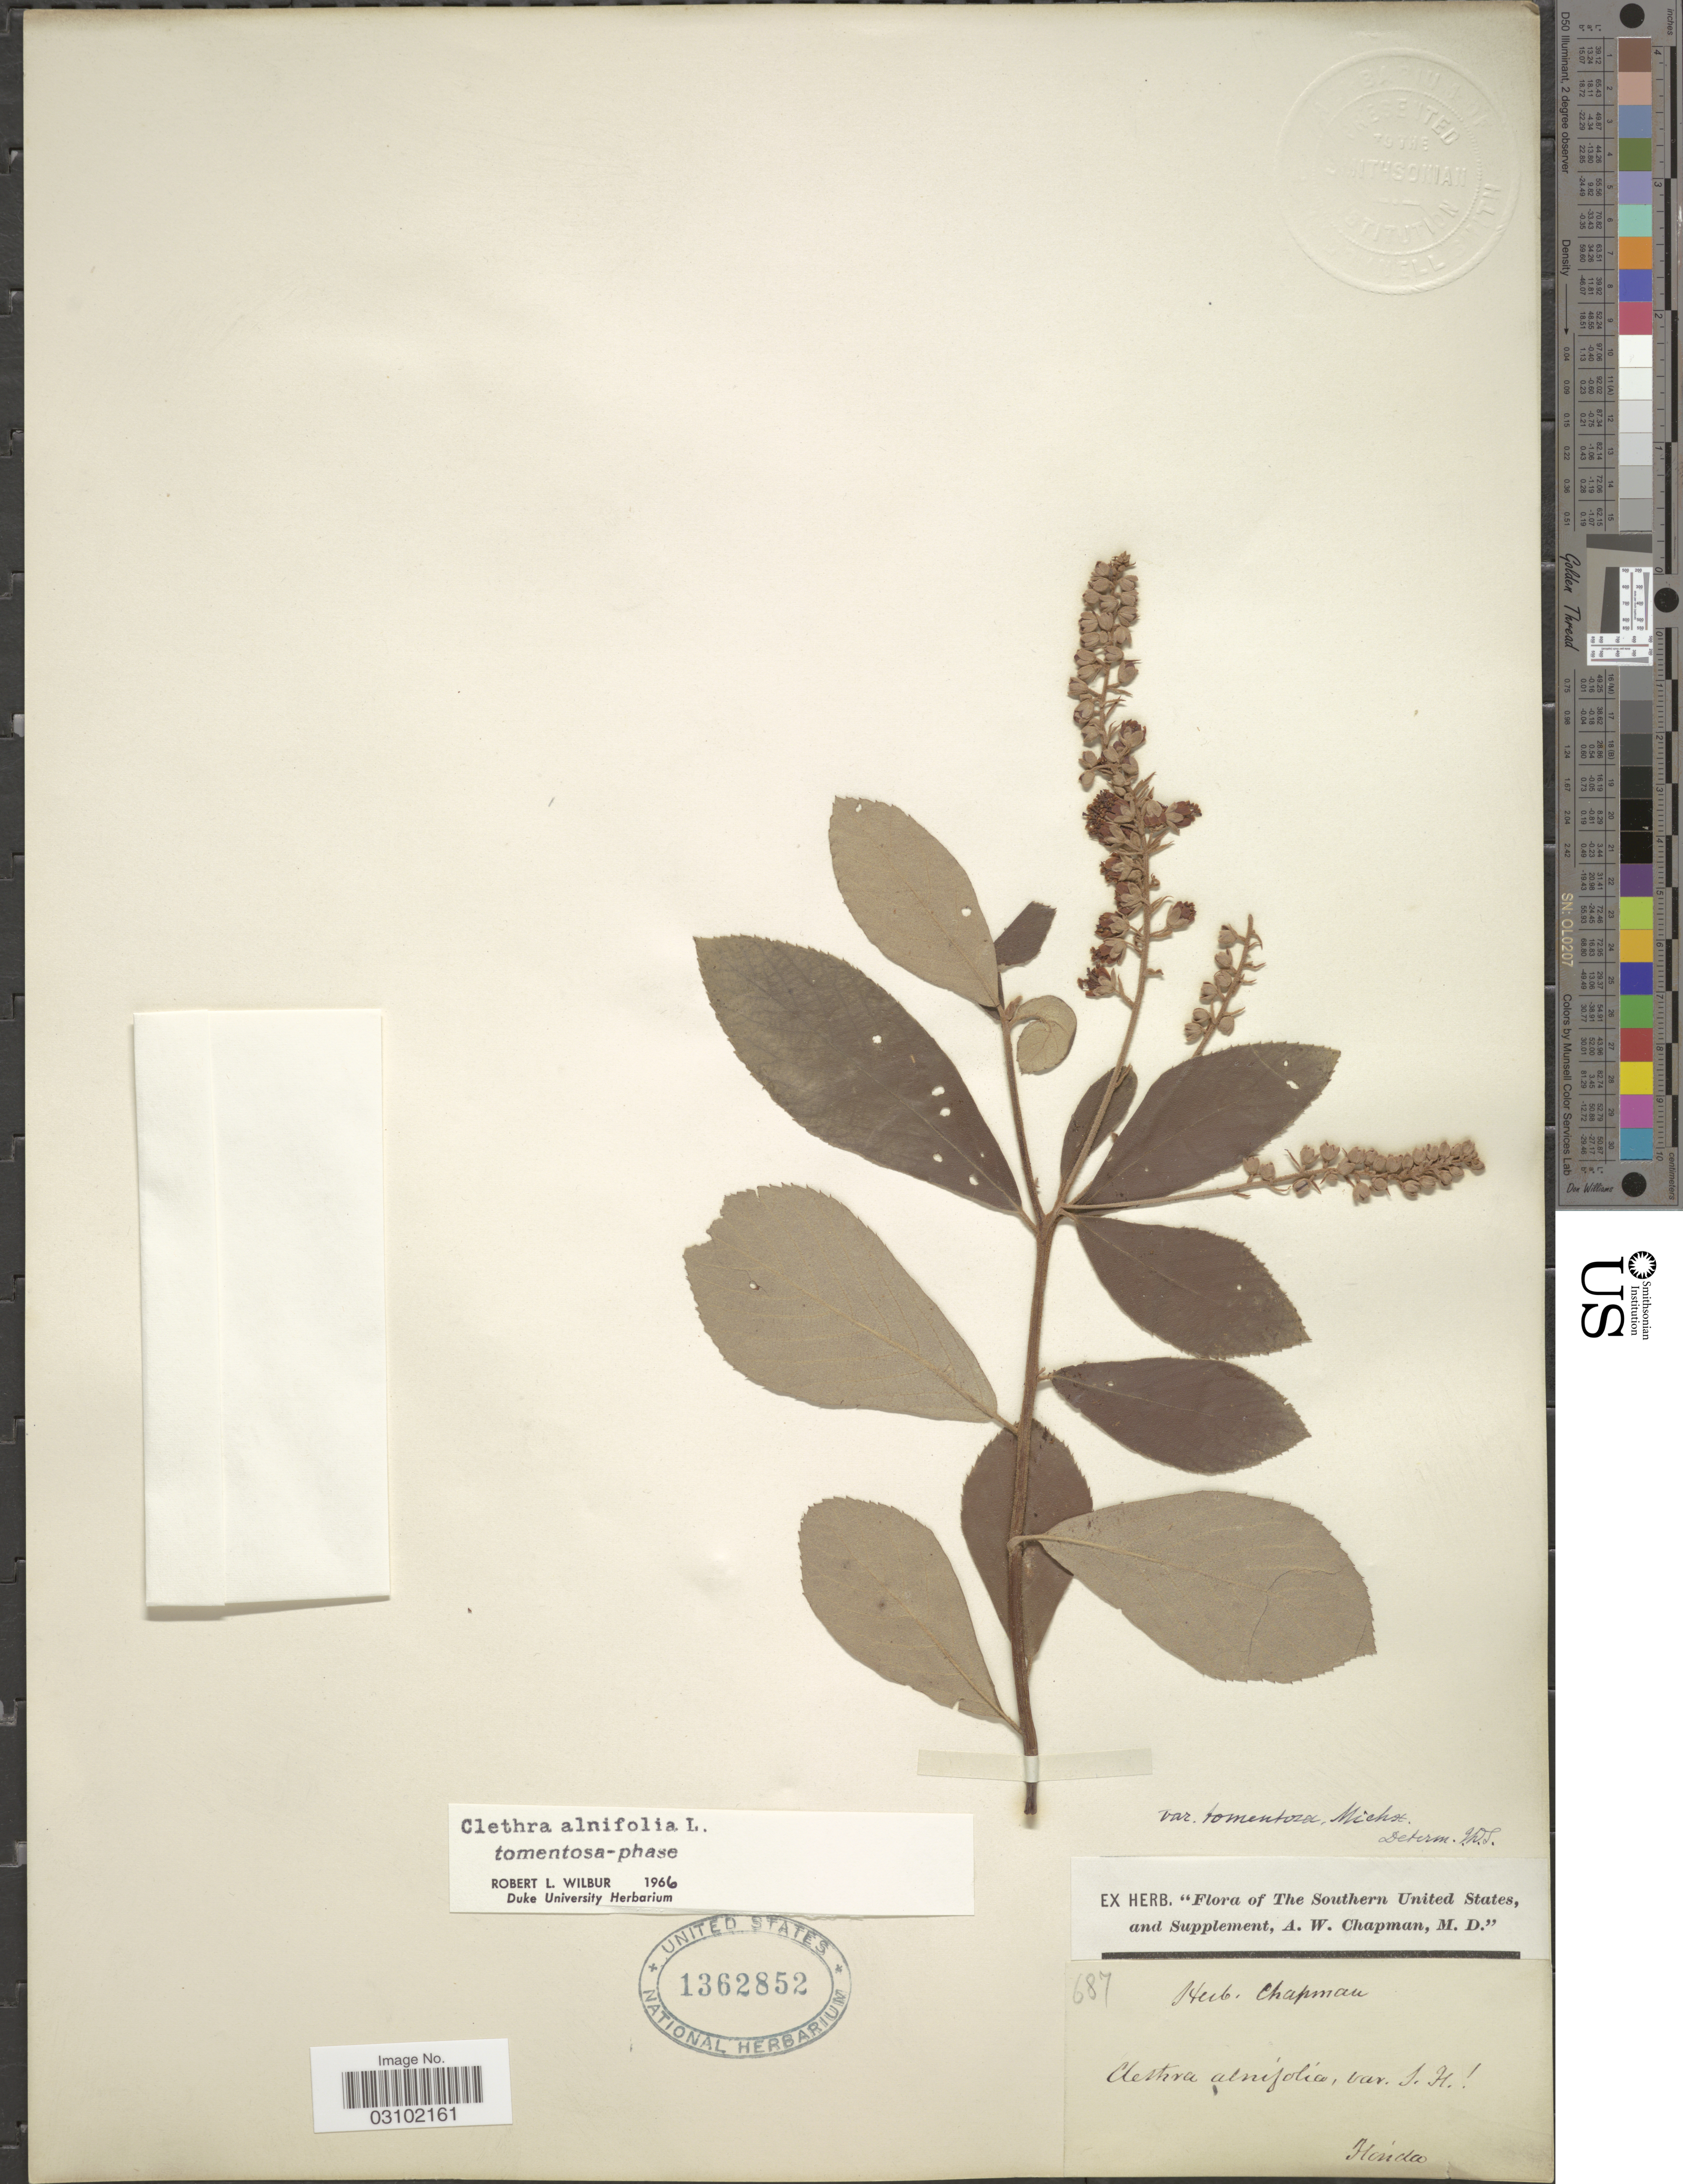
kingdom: Plantae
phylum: Tracheophyta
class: Magnoliopsida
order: Ericales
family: Clethraceae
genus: Clethra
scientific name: Clethra alnifolia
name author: L.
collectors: ex herb. A.W. Chapman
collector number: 687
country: United States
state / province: Florida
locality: The Southern United States.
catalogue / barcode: US 1362852